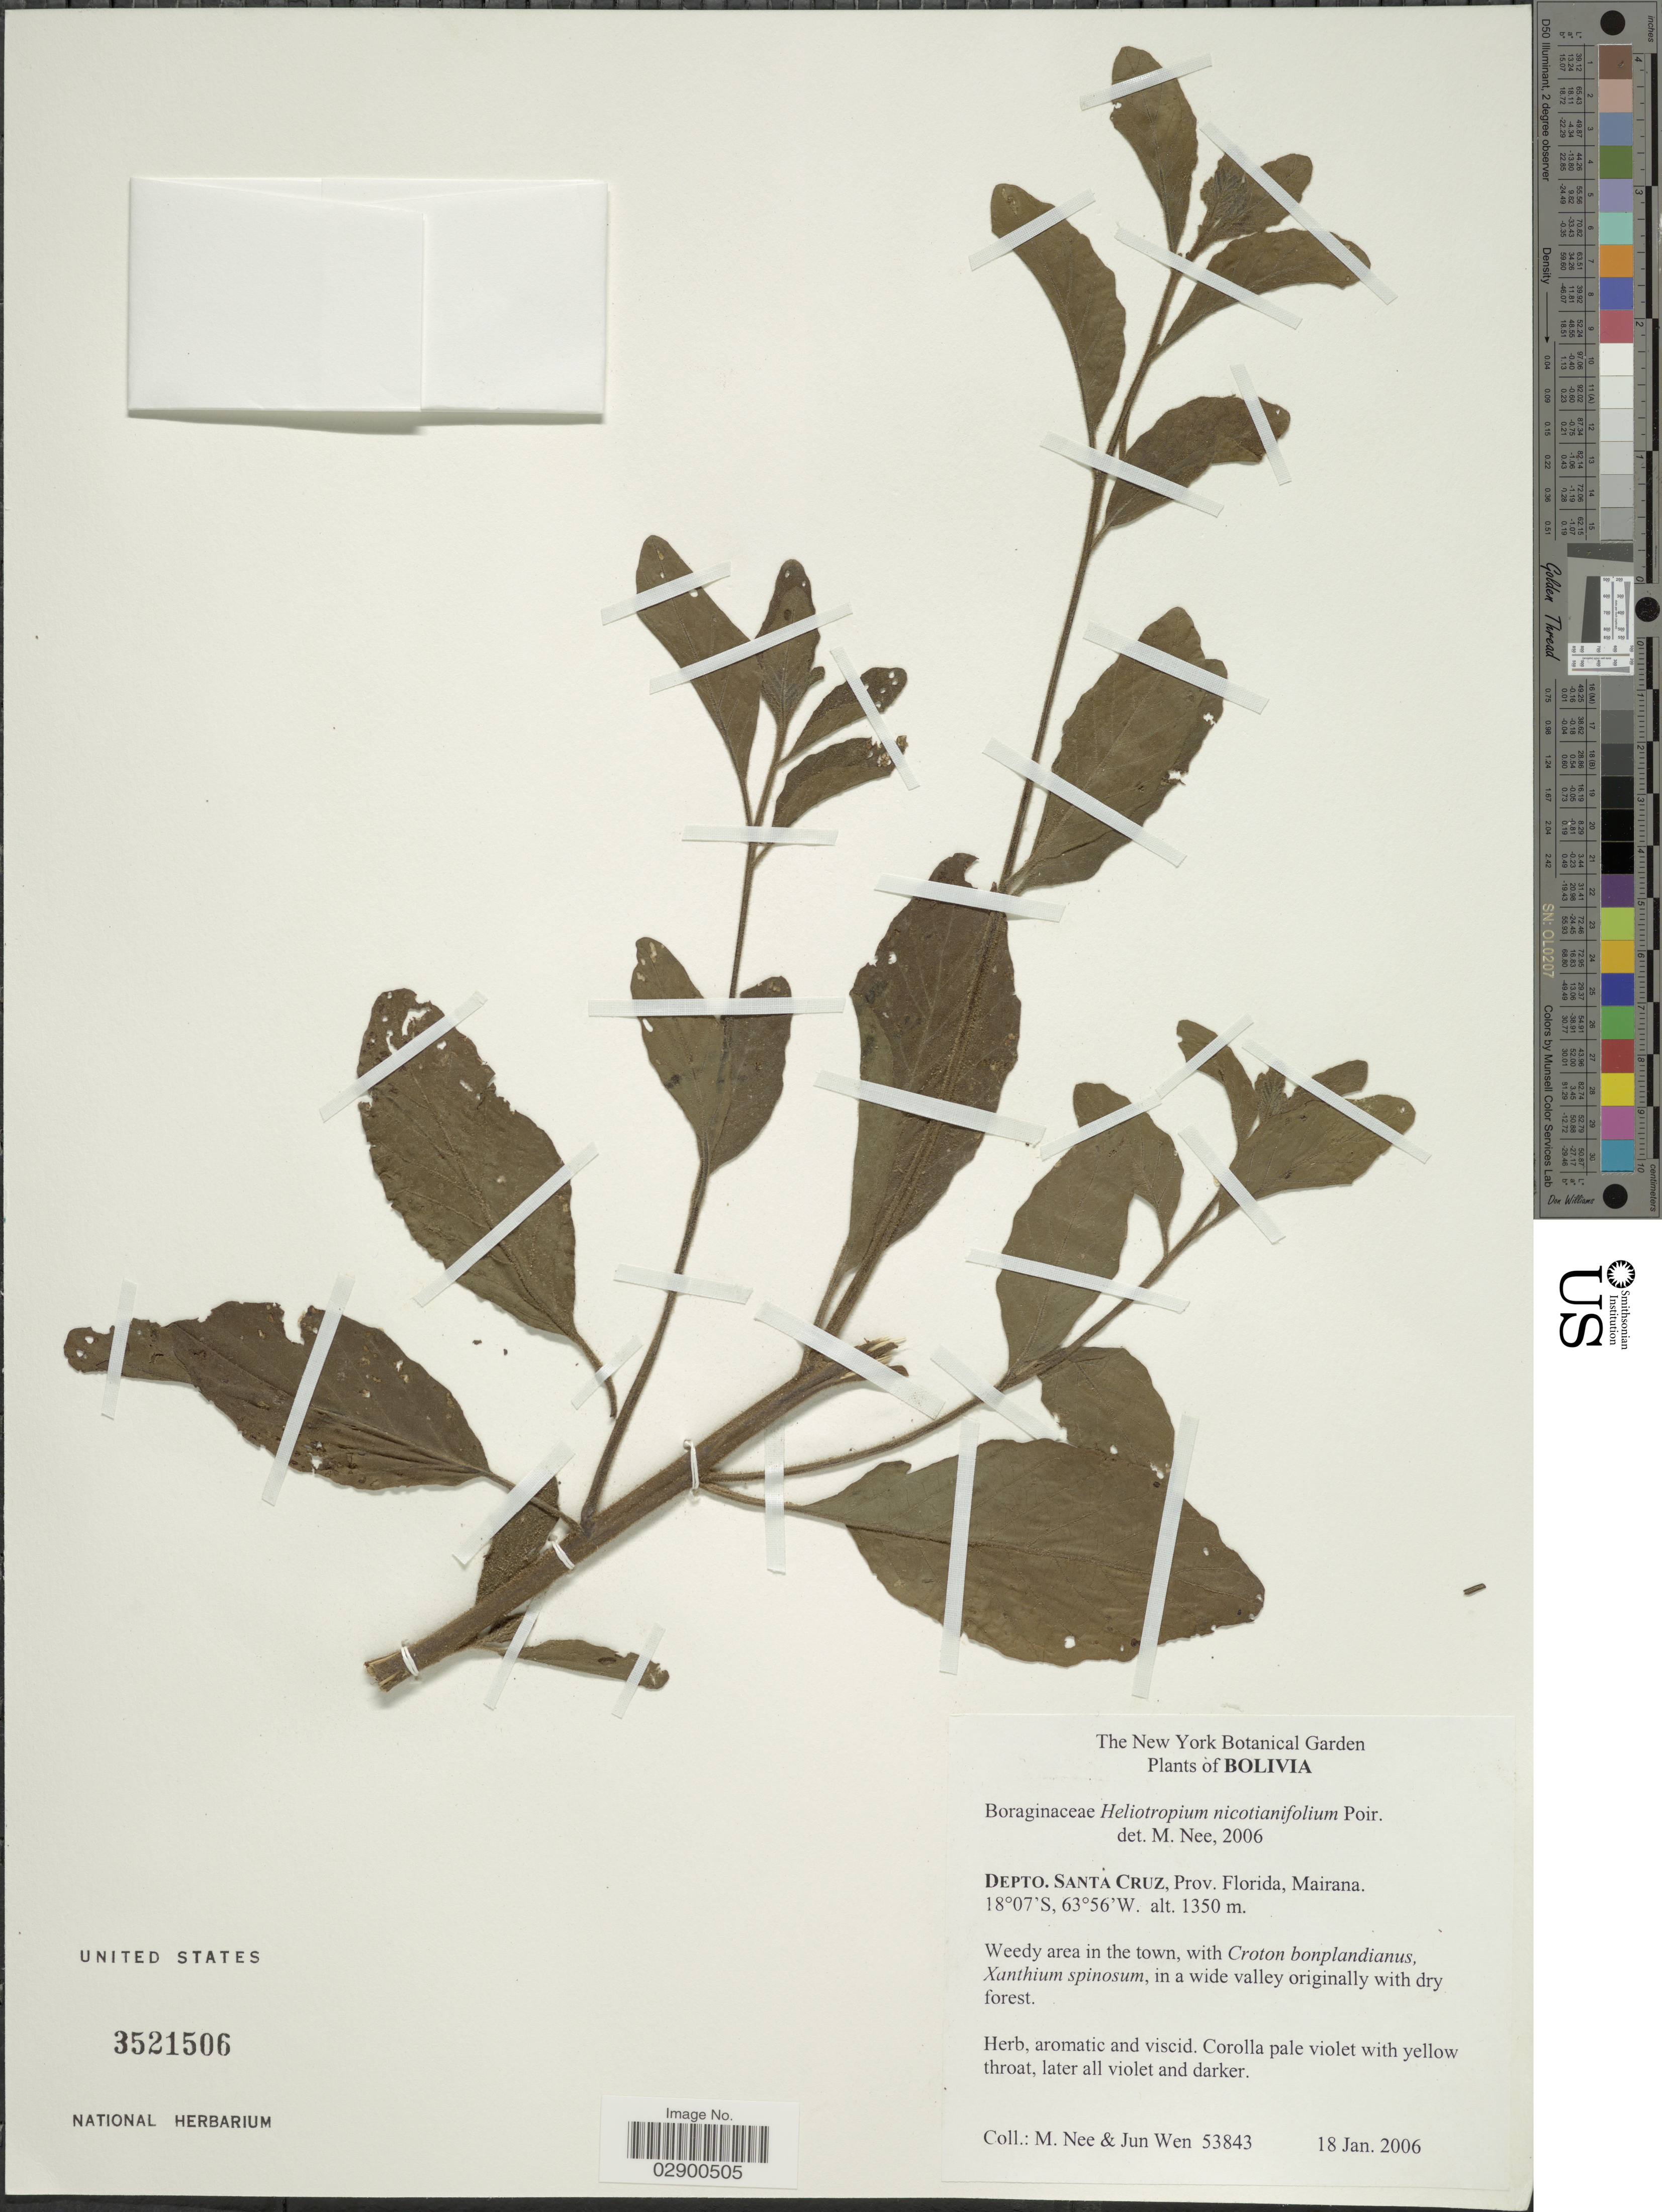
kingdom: Plantae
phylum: Tracheophyta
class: Magnoliopsida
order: Boraginales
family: Heliotropiaceae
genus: Heliotropium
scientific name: Heliotropium nicotianifolium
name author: Poir.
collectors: M. Nee & J. Wen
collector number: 53843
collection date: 2006-01-18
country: Bolivia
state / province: Santa Cruz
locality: Depto. Santa Cruz, Prov. Florida, Mairana.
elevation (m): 1350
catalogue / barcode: US 3521506